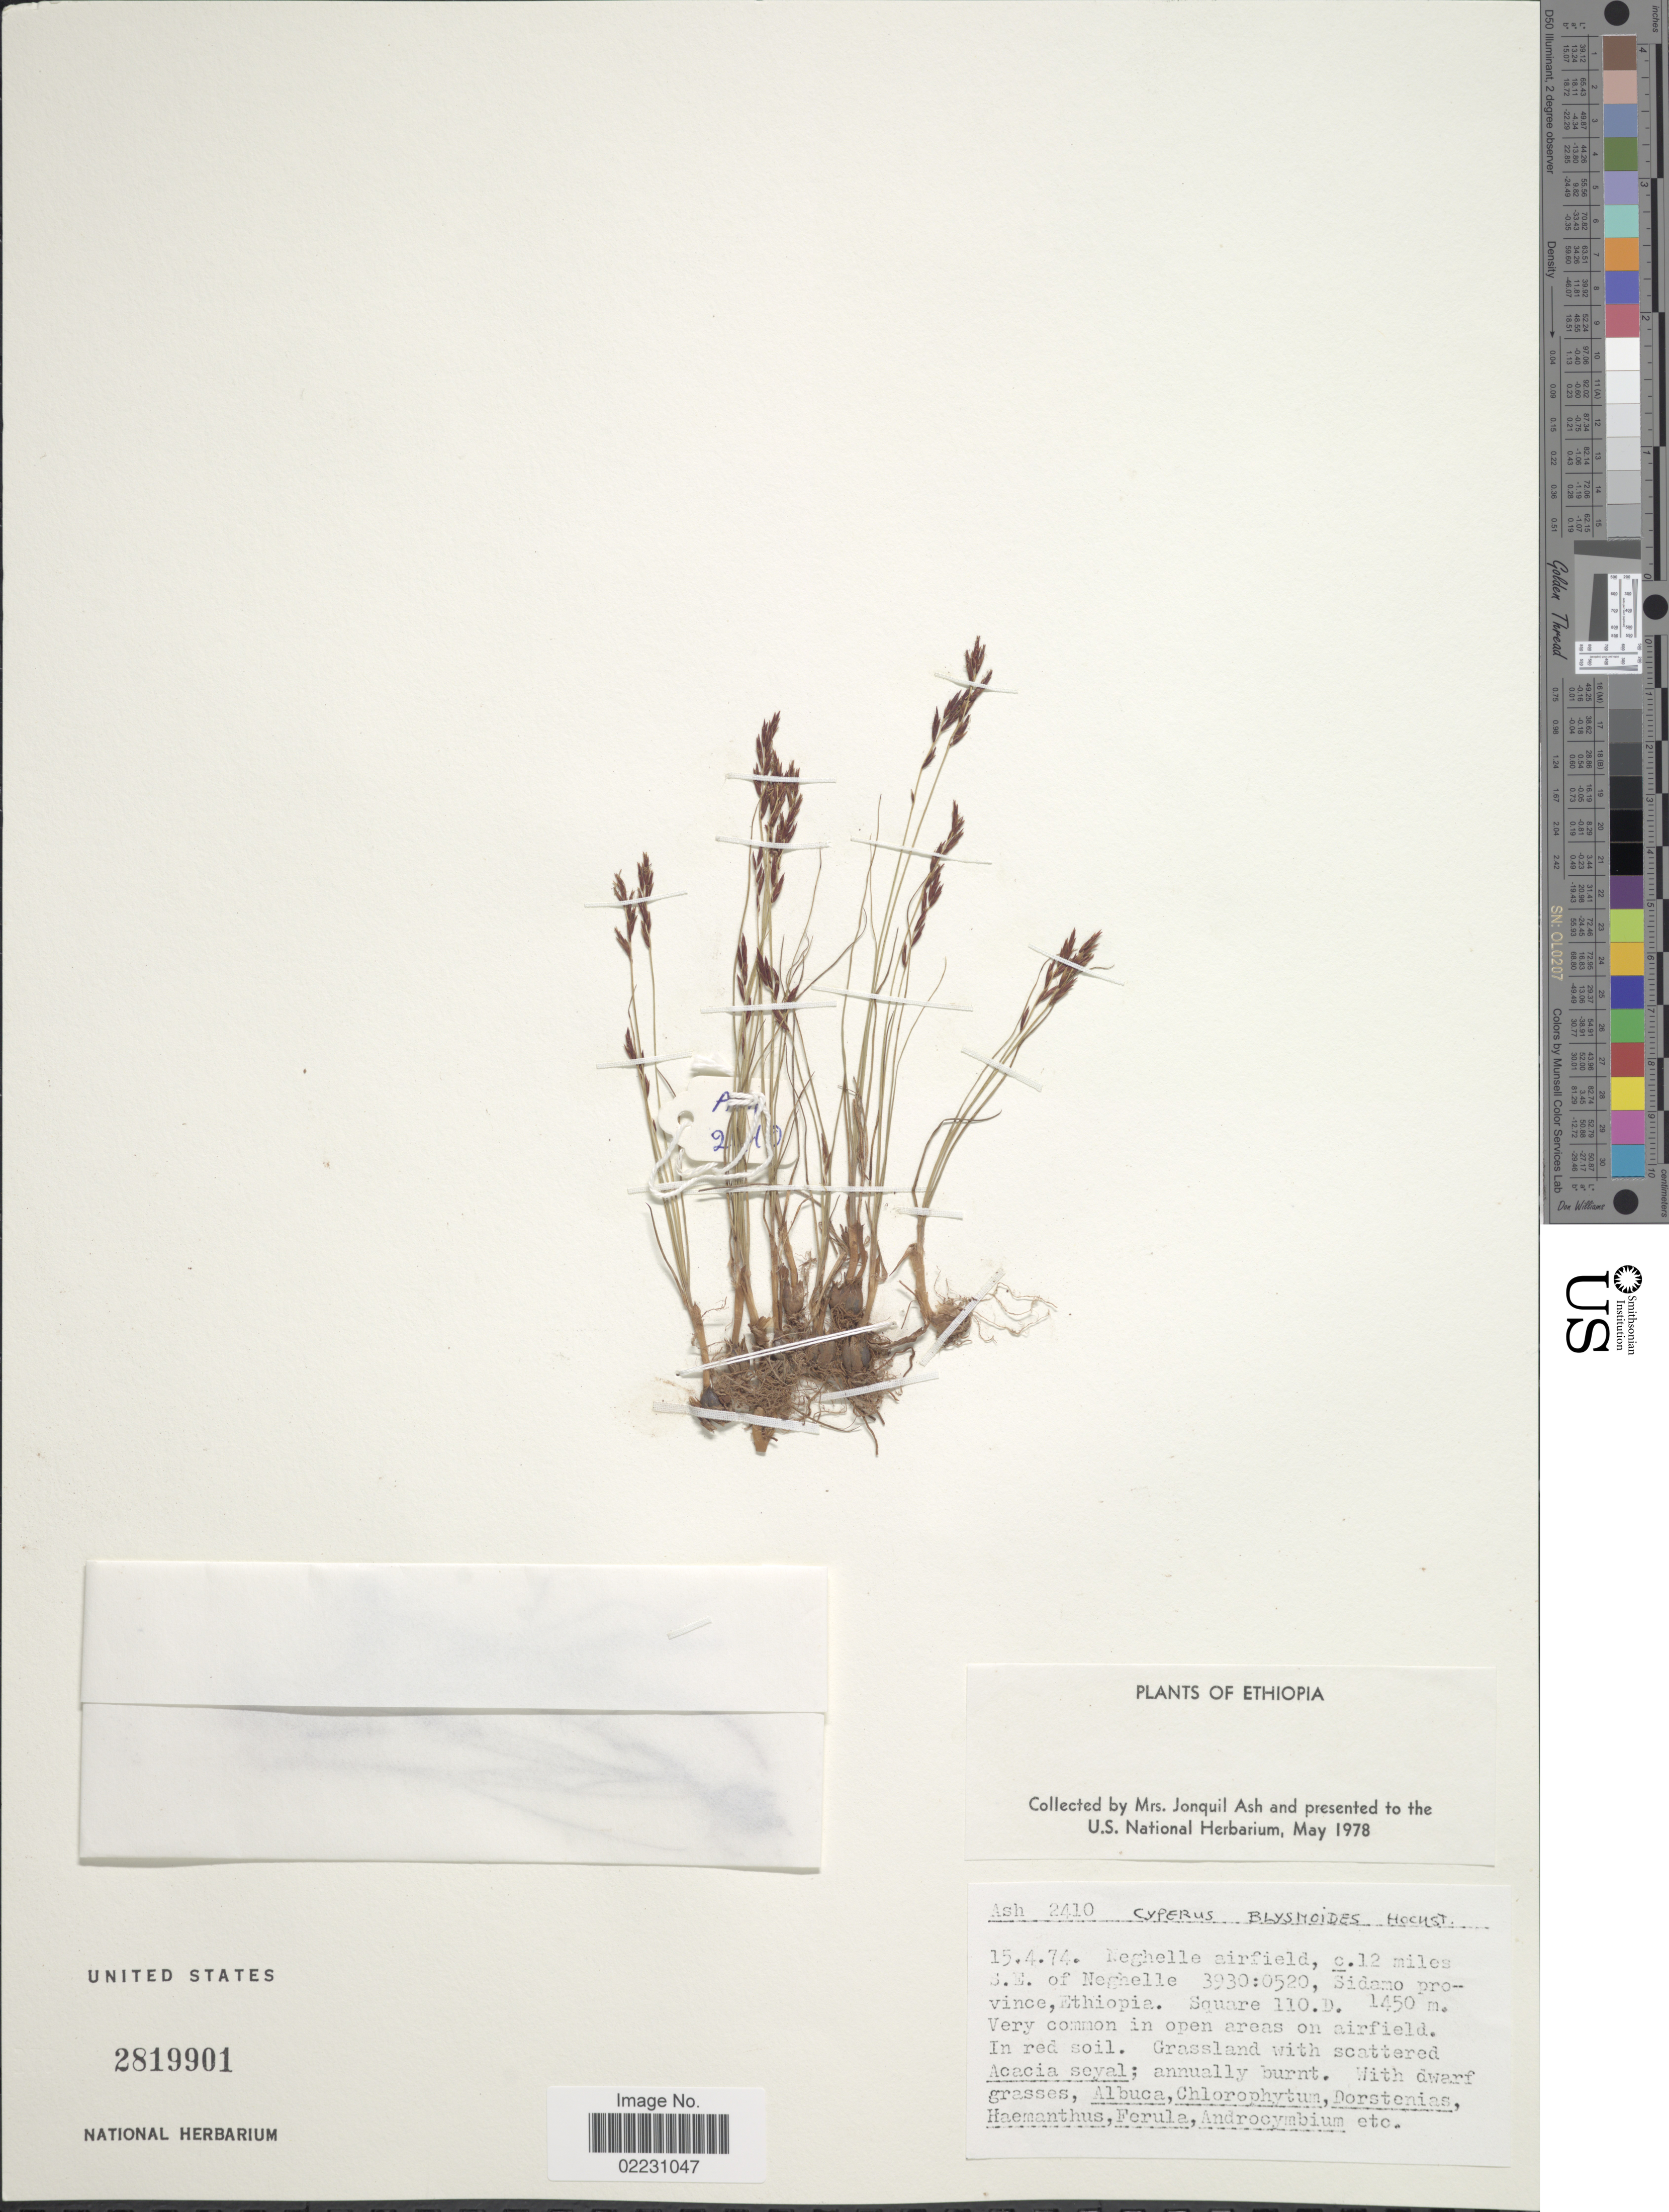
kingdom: Plantae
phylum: Tracheophyta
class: Liliopsida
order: Poales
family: Cyperaceae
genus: Cyperus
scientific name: Cyperus blysmoides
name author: Hochst. ex C.B. Clarke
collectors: -. Ash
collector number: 2410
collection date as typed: Transcribed d/m/y: 15/4/74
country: Ethiopia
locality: Neghelle airfield, c. 12 miles S.E. of Noghelle 3930:0520, Sidamo province, Ethiopia.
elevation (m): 1450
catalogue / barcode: US 2819901